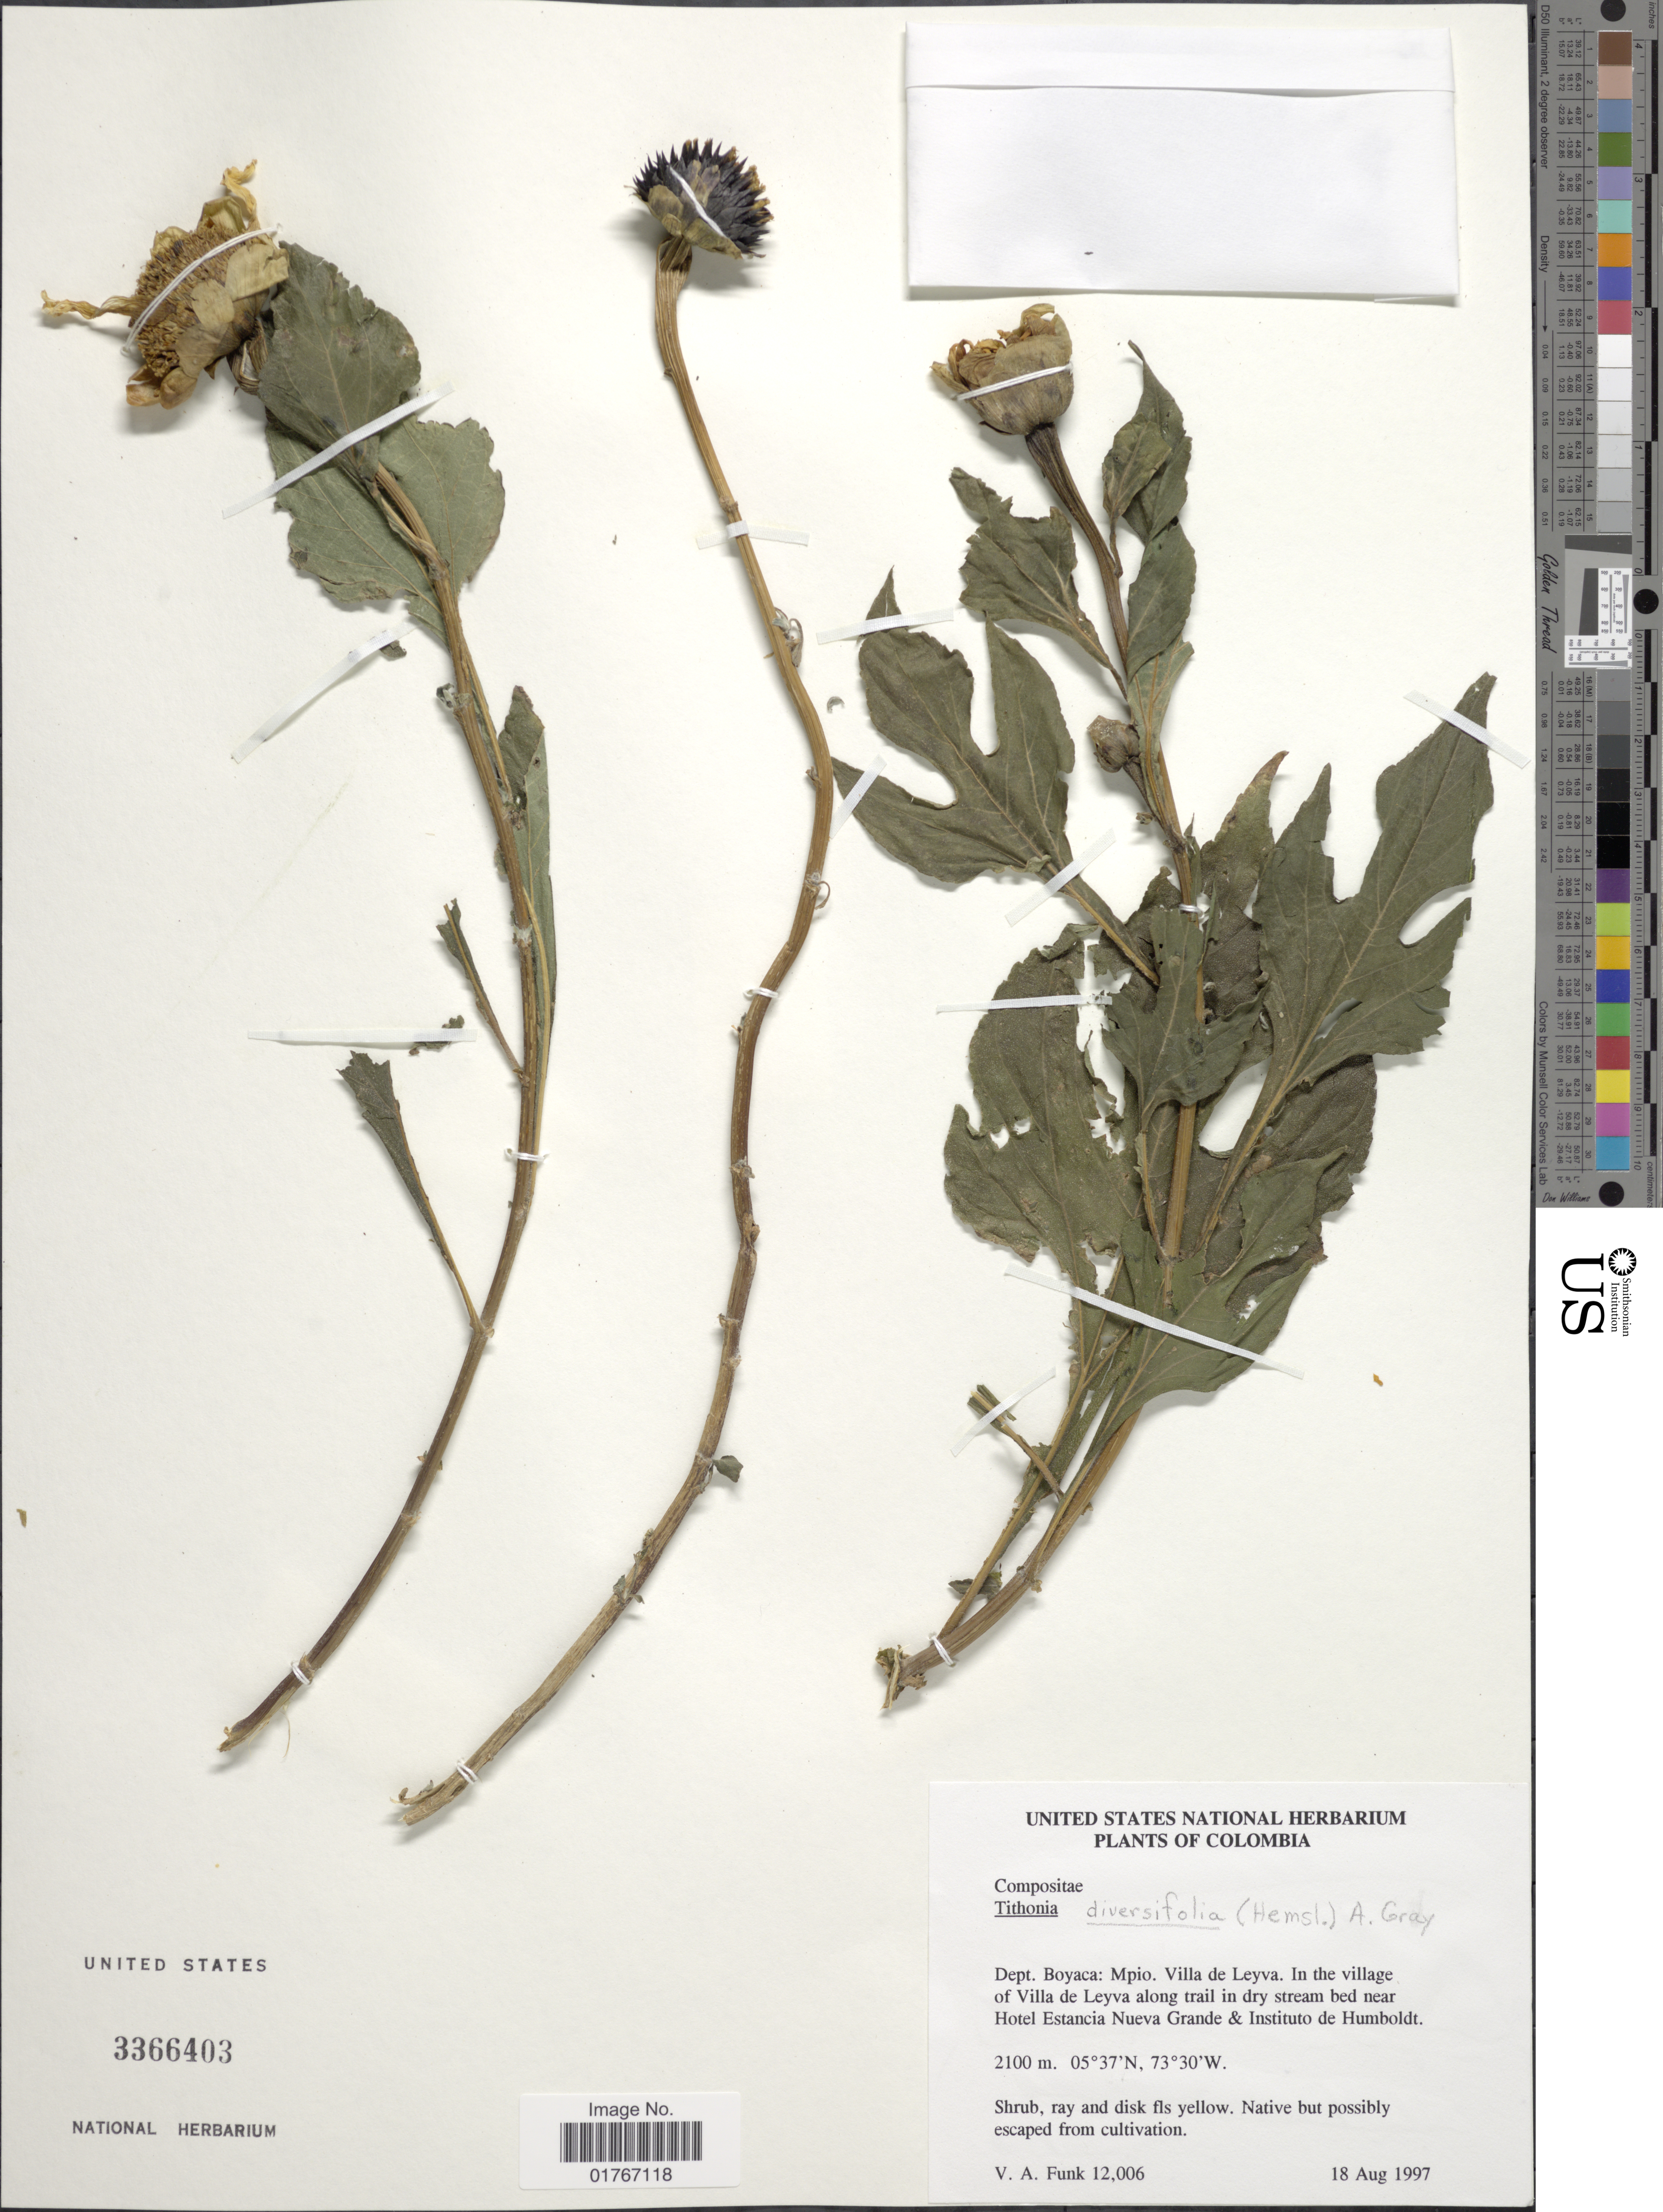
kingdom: Plantae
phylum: Tracheophyta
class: Magnoliopsida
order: Asterales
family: Asteraceae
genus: Tithonia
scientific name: Tithonia diversifolia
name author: (Hemsl.) A. Gray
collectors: V. Funk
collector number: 12006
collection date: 1997-08-18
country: Colombia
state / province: Boyacá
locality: Mpio. Villa de Leyva. In the village of Villa de Leyva along trail in dry stream bed near Hotel Estancia Nueva Grande & Instituto de Humboldt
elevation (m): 2100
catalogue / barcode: US 3366403